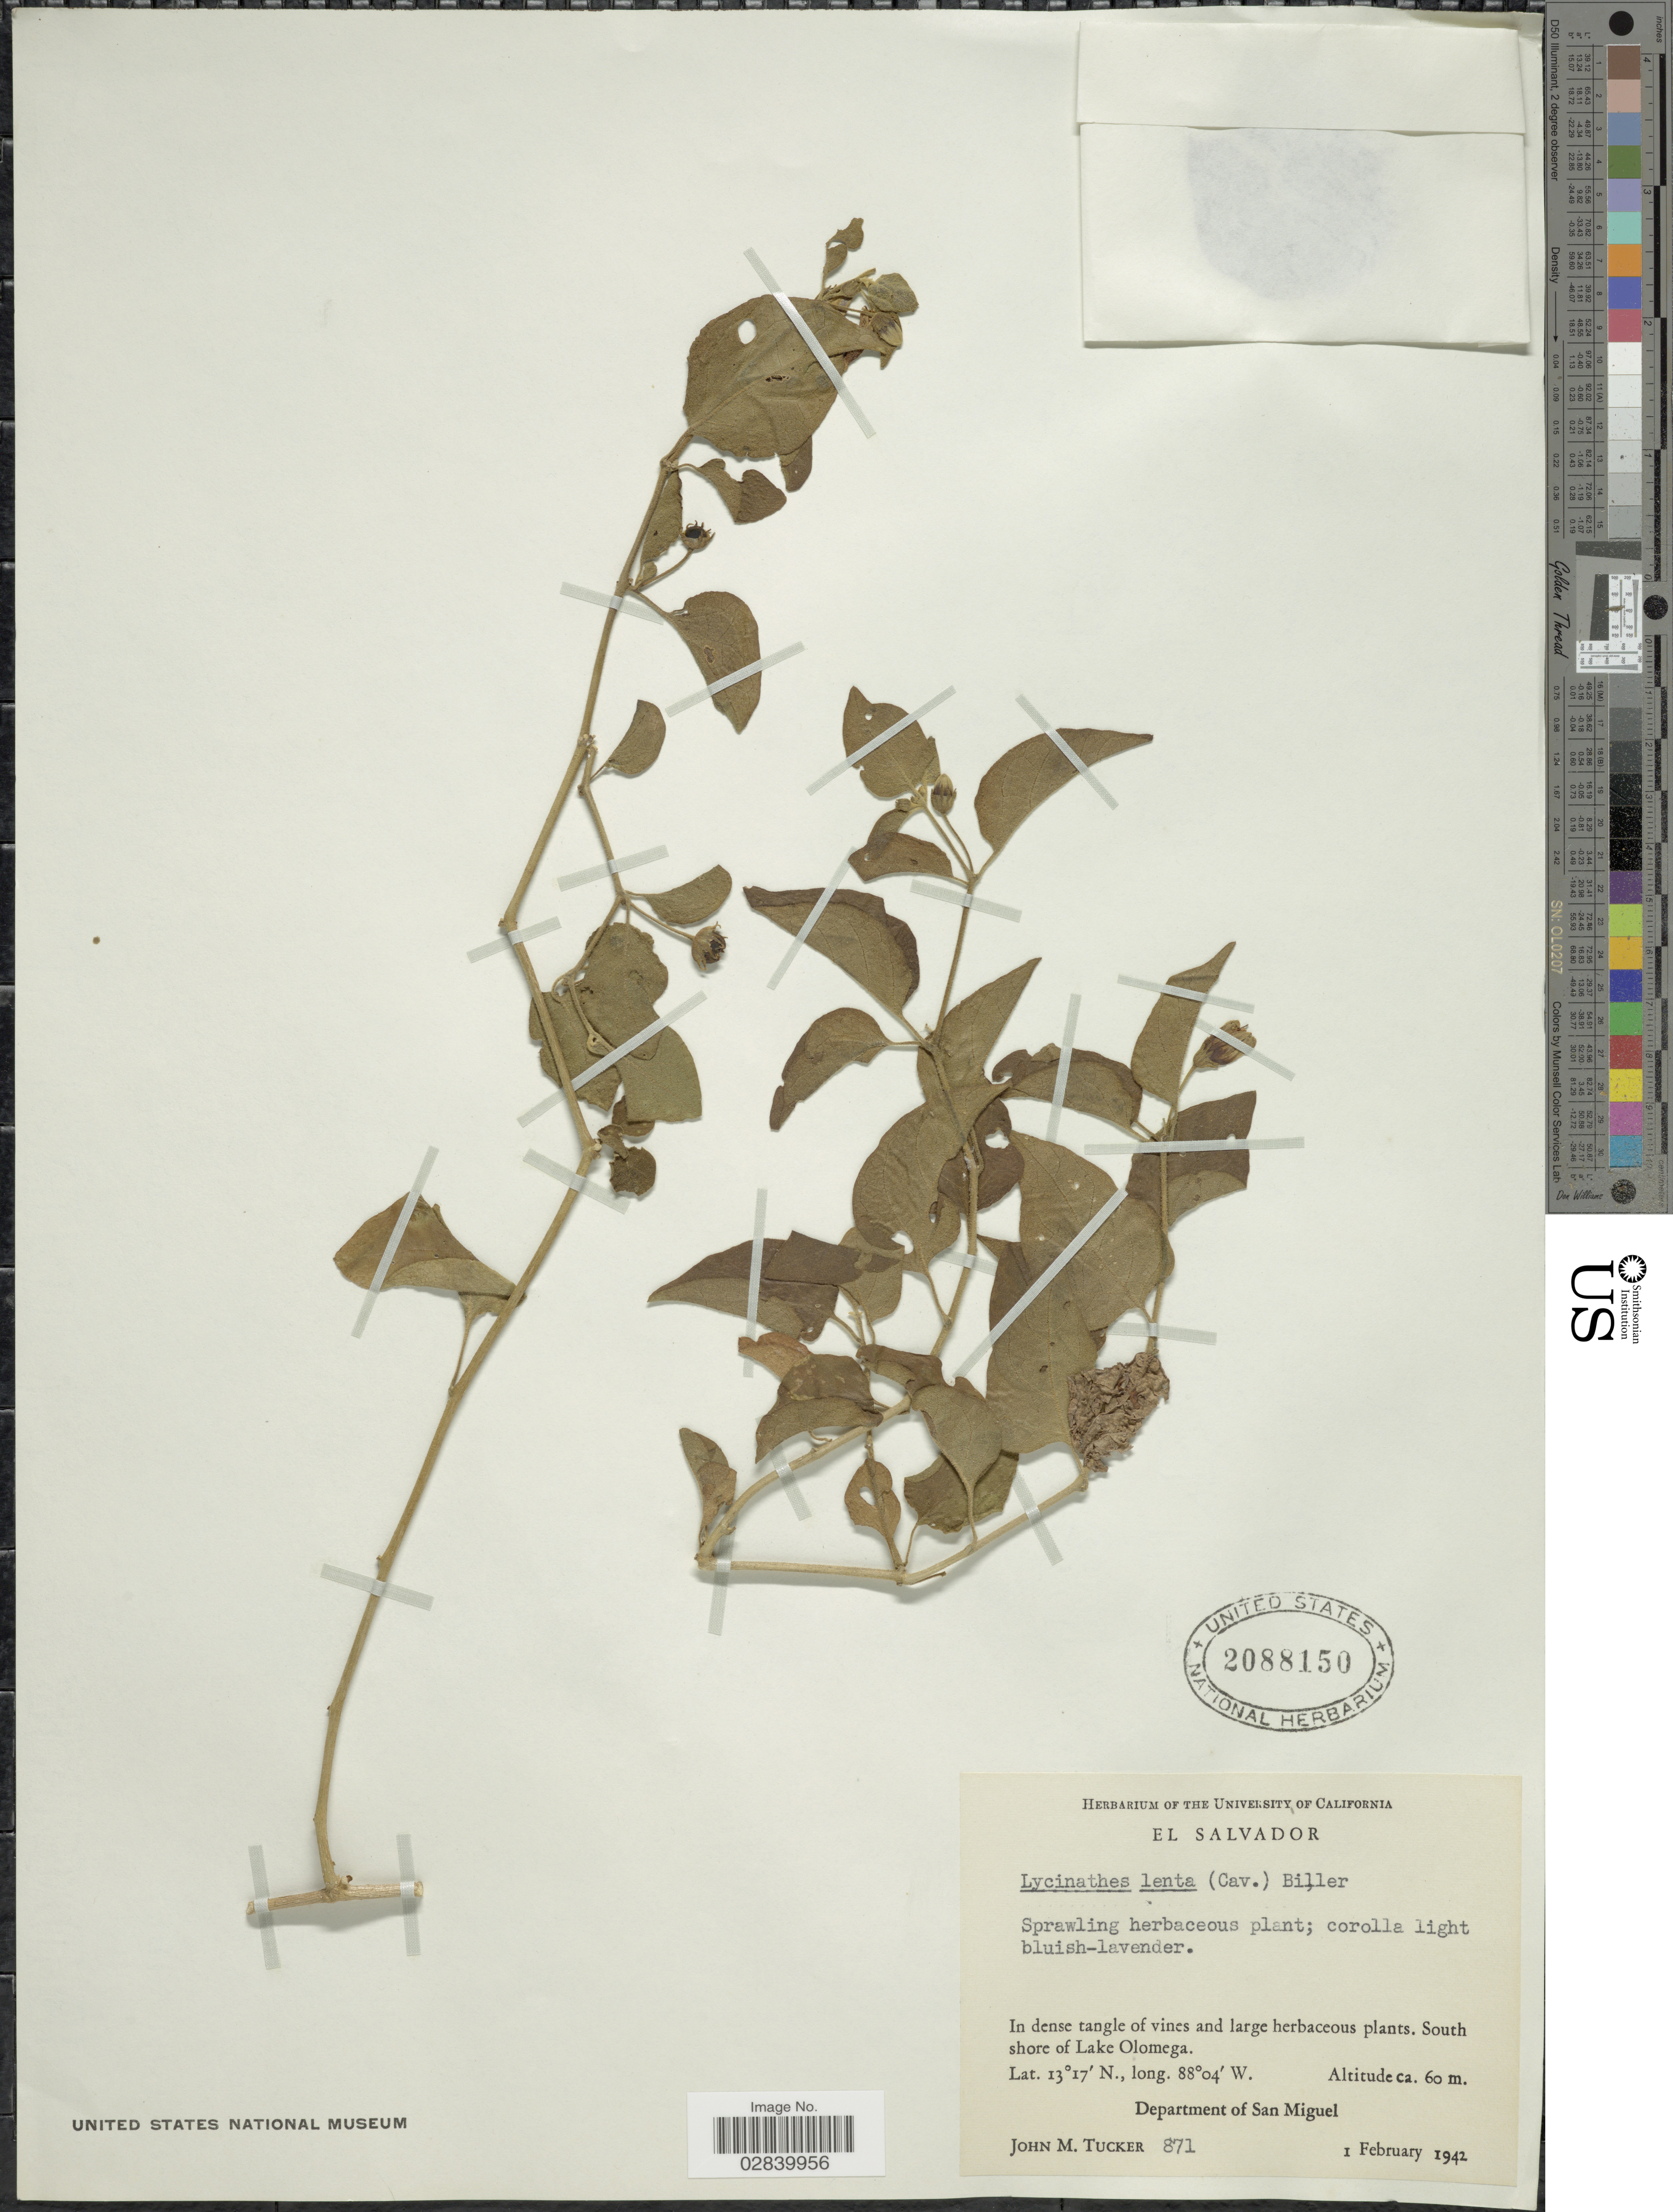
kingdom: Plantae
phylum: Tracheophyta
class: Magnoliopsida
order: Solanales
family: Solanaceae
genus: Lycianthes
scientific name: Lycianthes lenta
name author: (Cav.) Bitter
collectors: J. M. Tucker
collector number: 871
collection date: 1942-02-01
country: El Salvador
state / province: San Miguel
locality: South shore of Lake Olomega. Department of San Miguel.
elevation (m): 60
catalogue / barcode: US 2088150